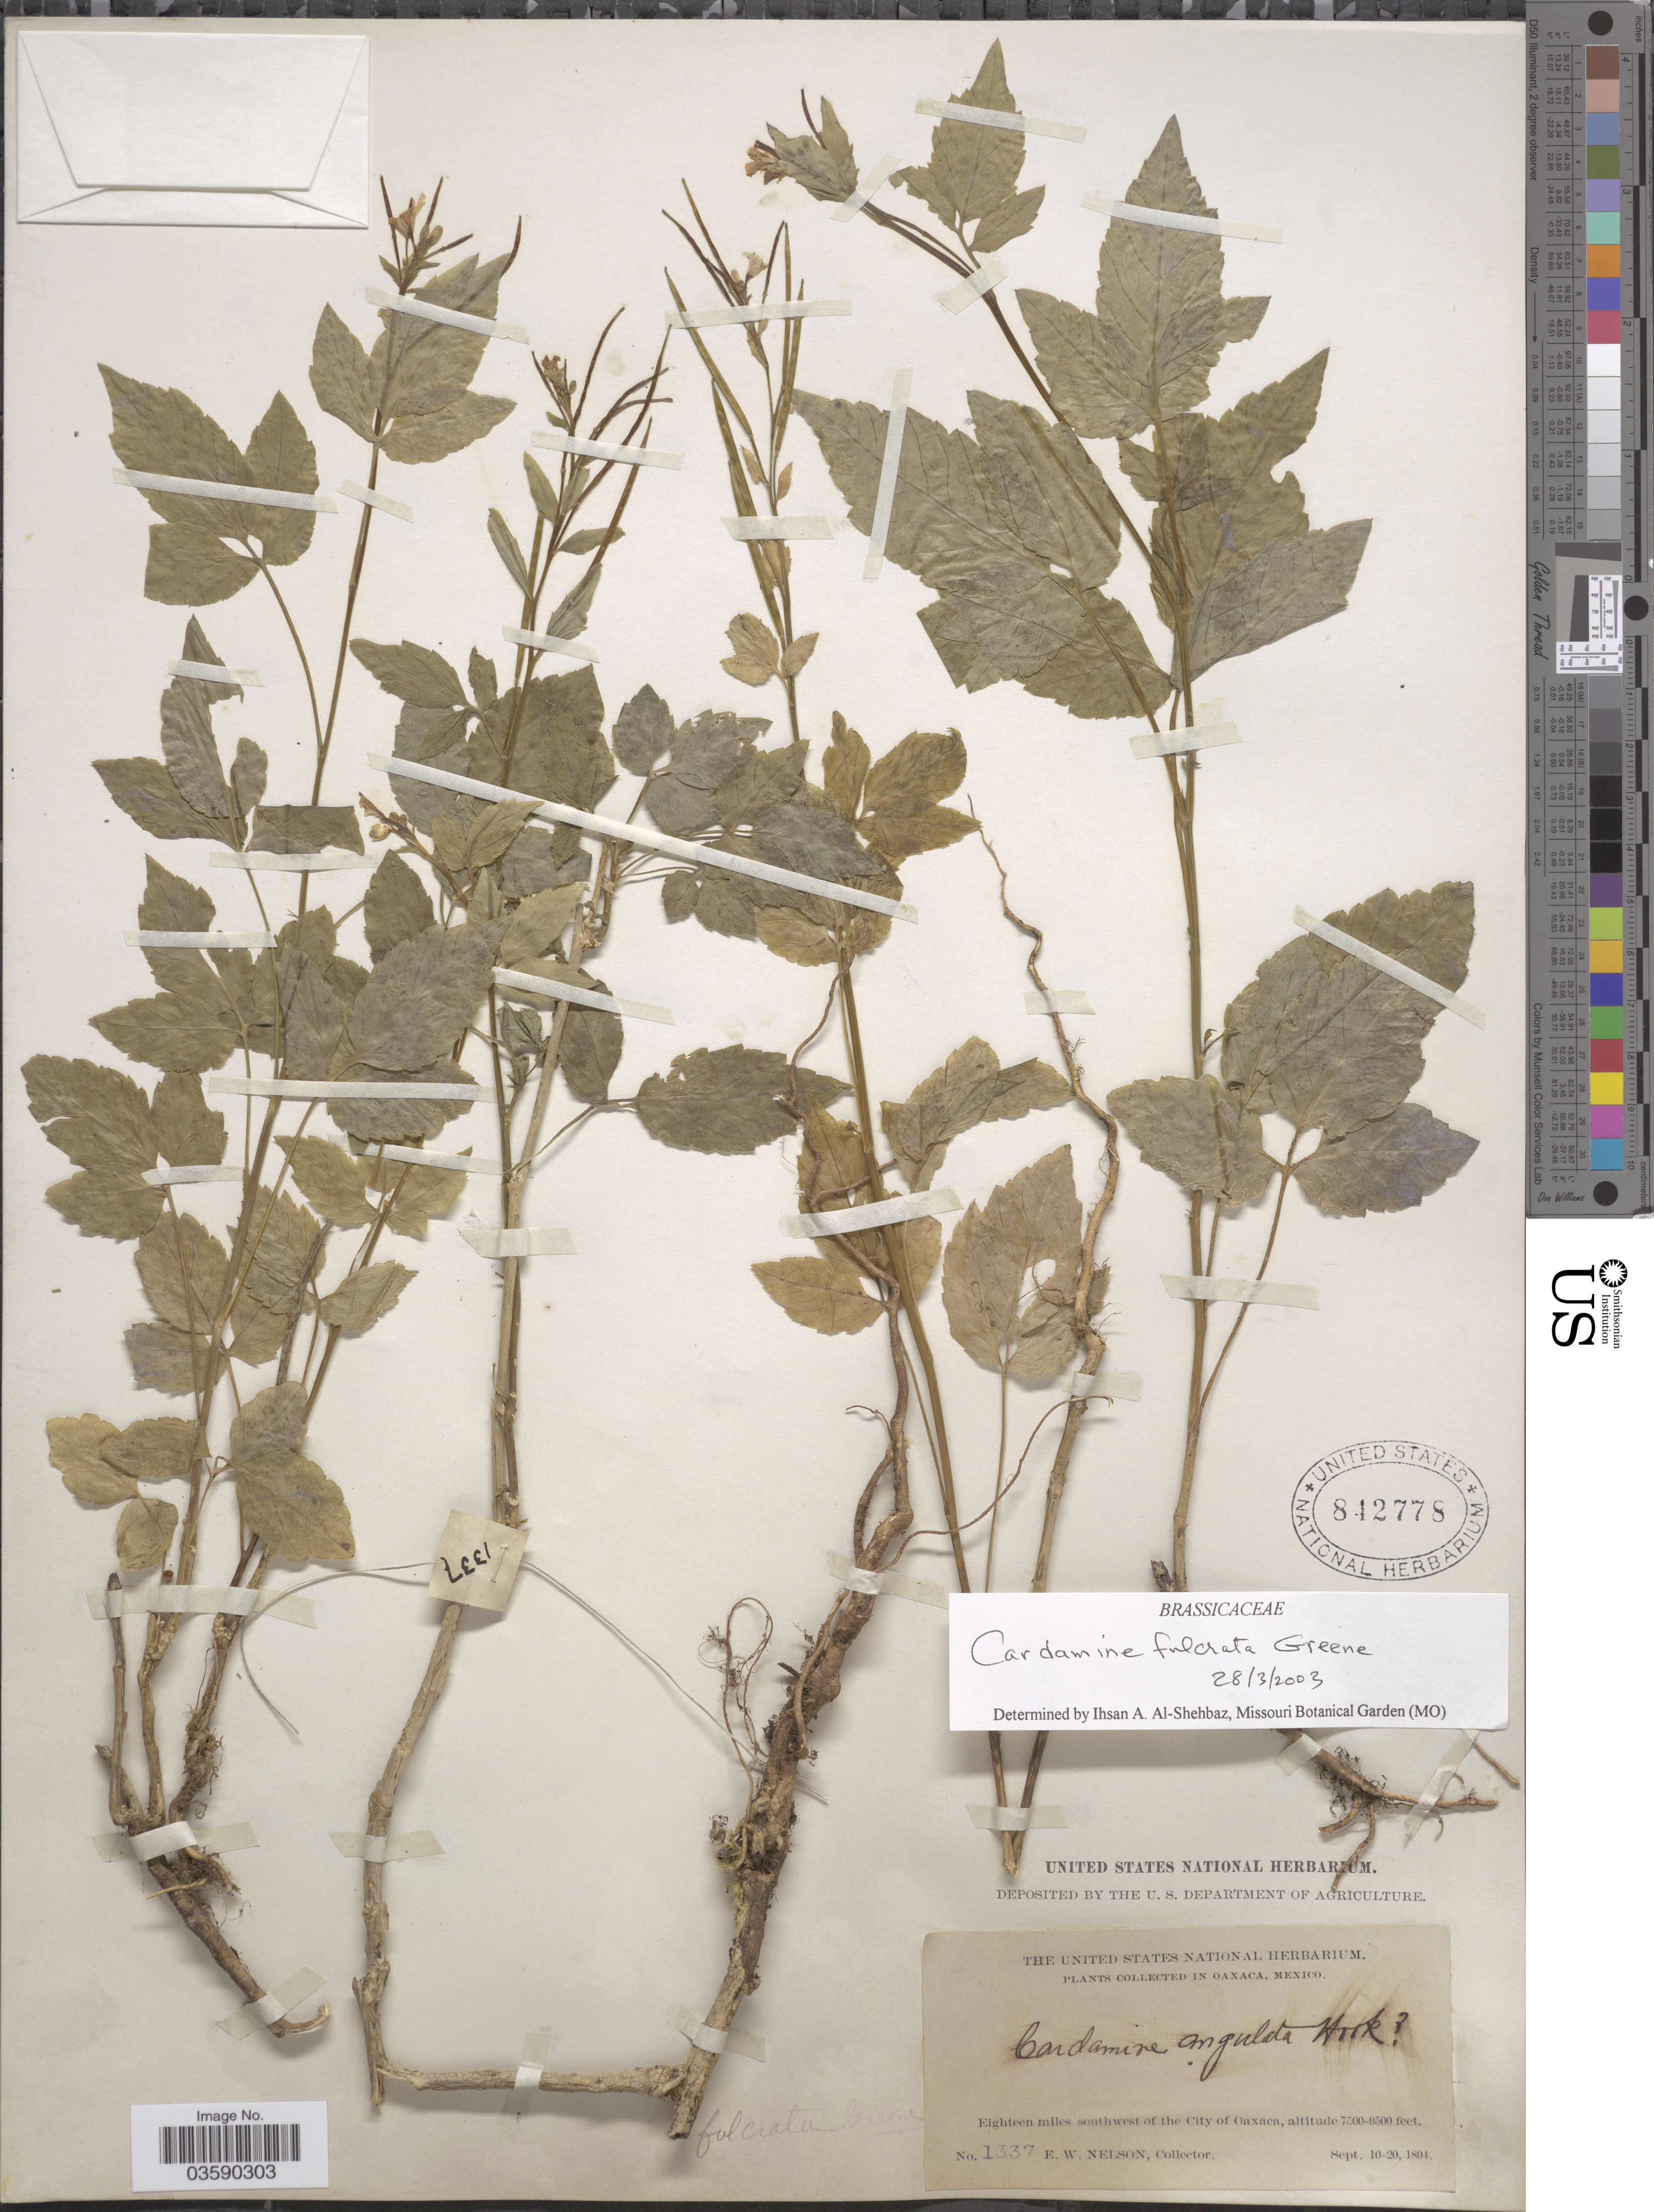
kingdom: Plantae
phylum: Tracheophyta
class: Magnoliopsida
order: Brassicales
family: Brassicaceae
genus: Cardamine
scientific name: Cardamine fulcrata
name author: Greene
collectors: E. W. Nelson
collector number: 1337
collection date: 1894-09-10/1894-09-20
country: Mexico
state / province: Oaxaca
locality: Eighteen miles southwest of the City of Oaxaca.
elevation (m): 2286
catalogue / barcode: US 842778